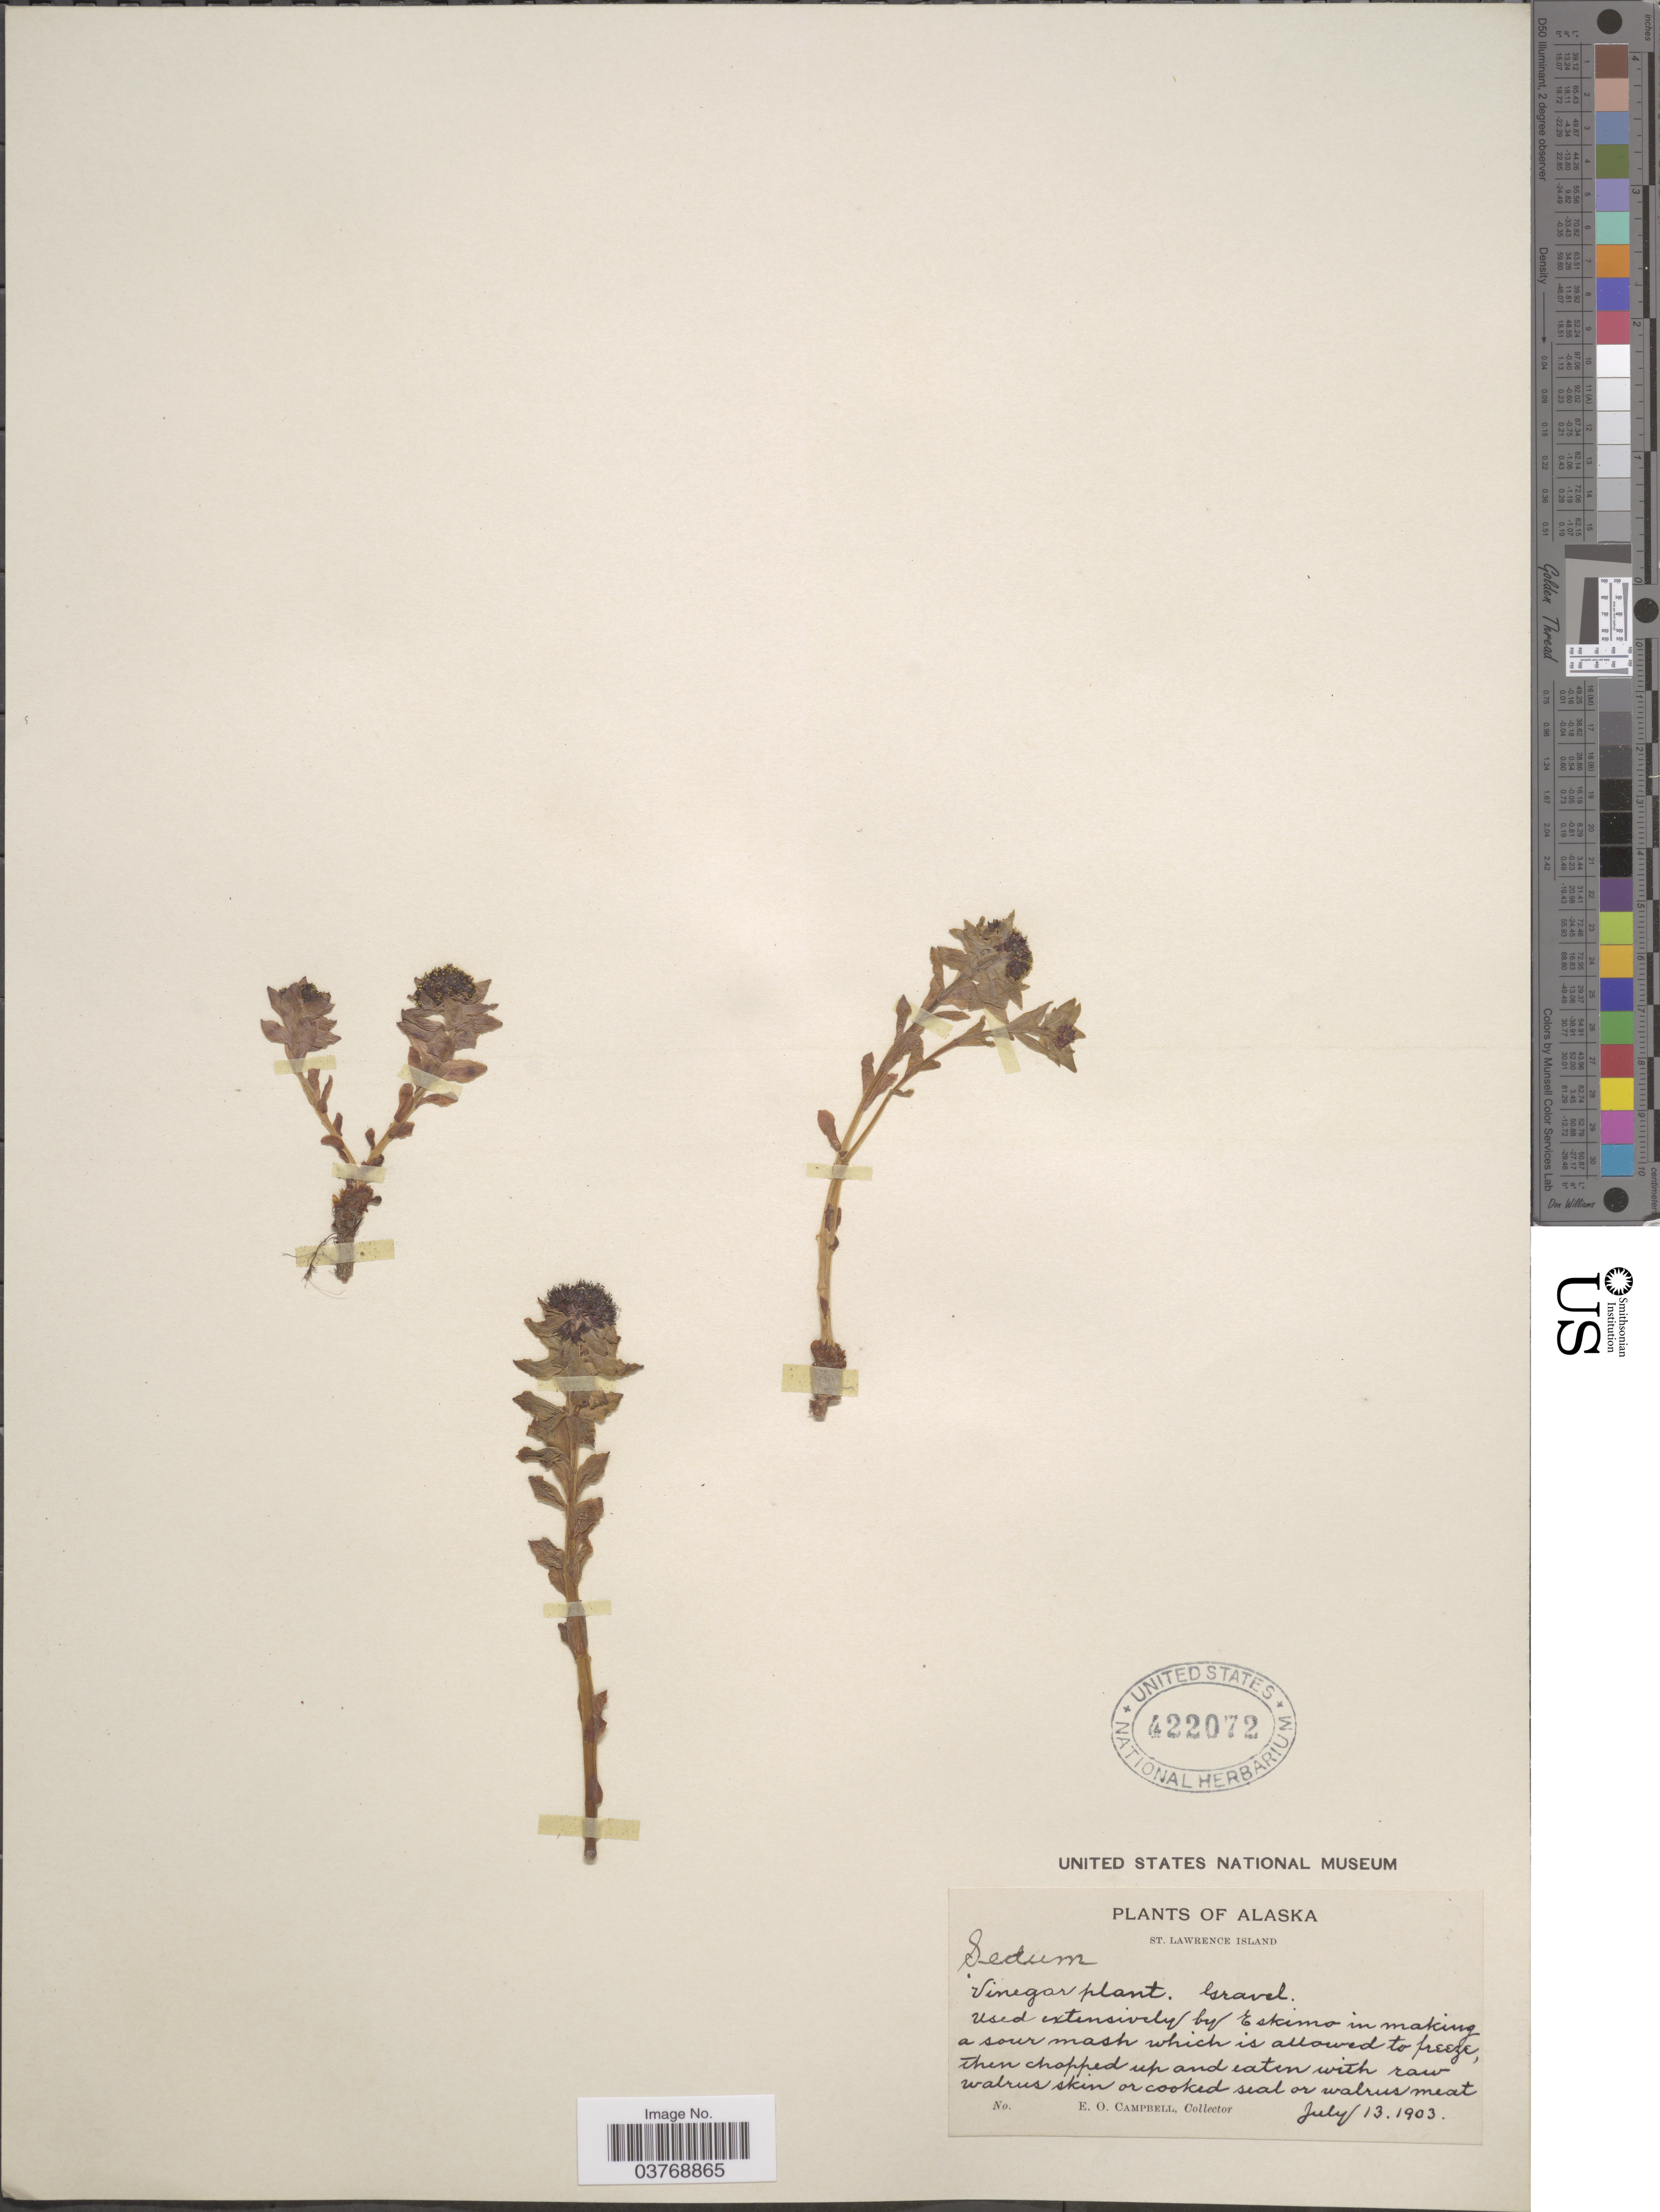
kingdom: Plantae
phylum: Tracheophyta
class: Magnoliopsida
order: Saxifragales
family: Crassulaceae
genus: Rhodiola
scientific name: Rhodiola sp.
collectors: E. Campbell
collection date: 1903-07-13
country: United States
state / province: Alaska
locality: St. Lawrence Island.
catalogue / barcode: US 422072